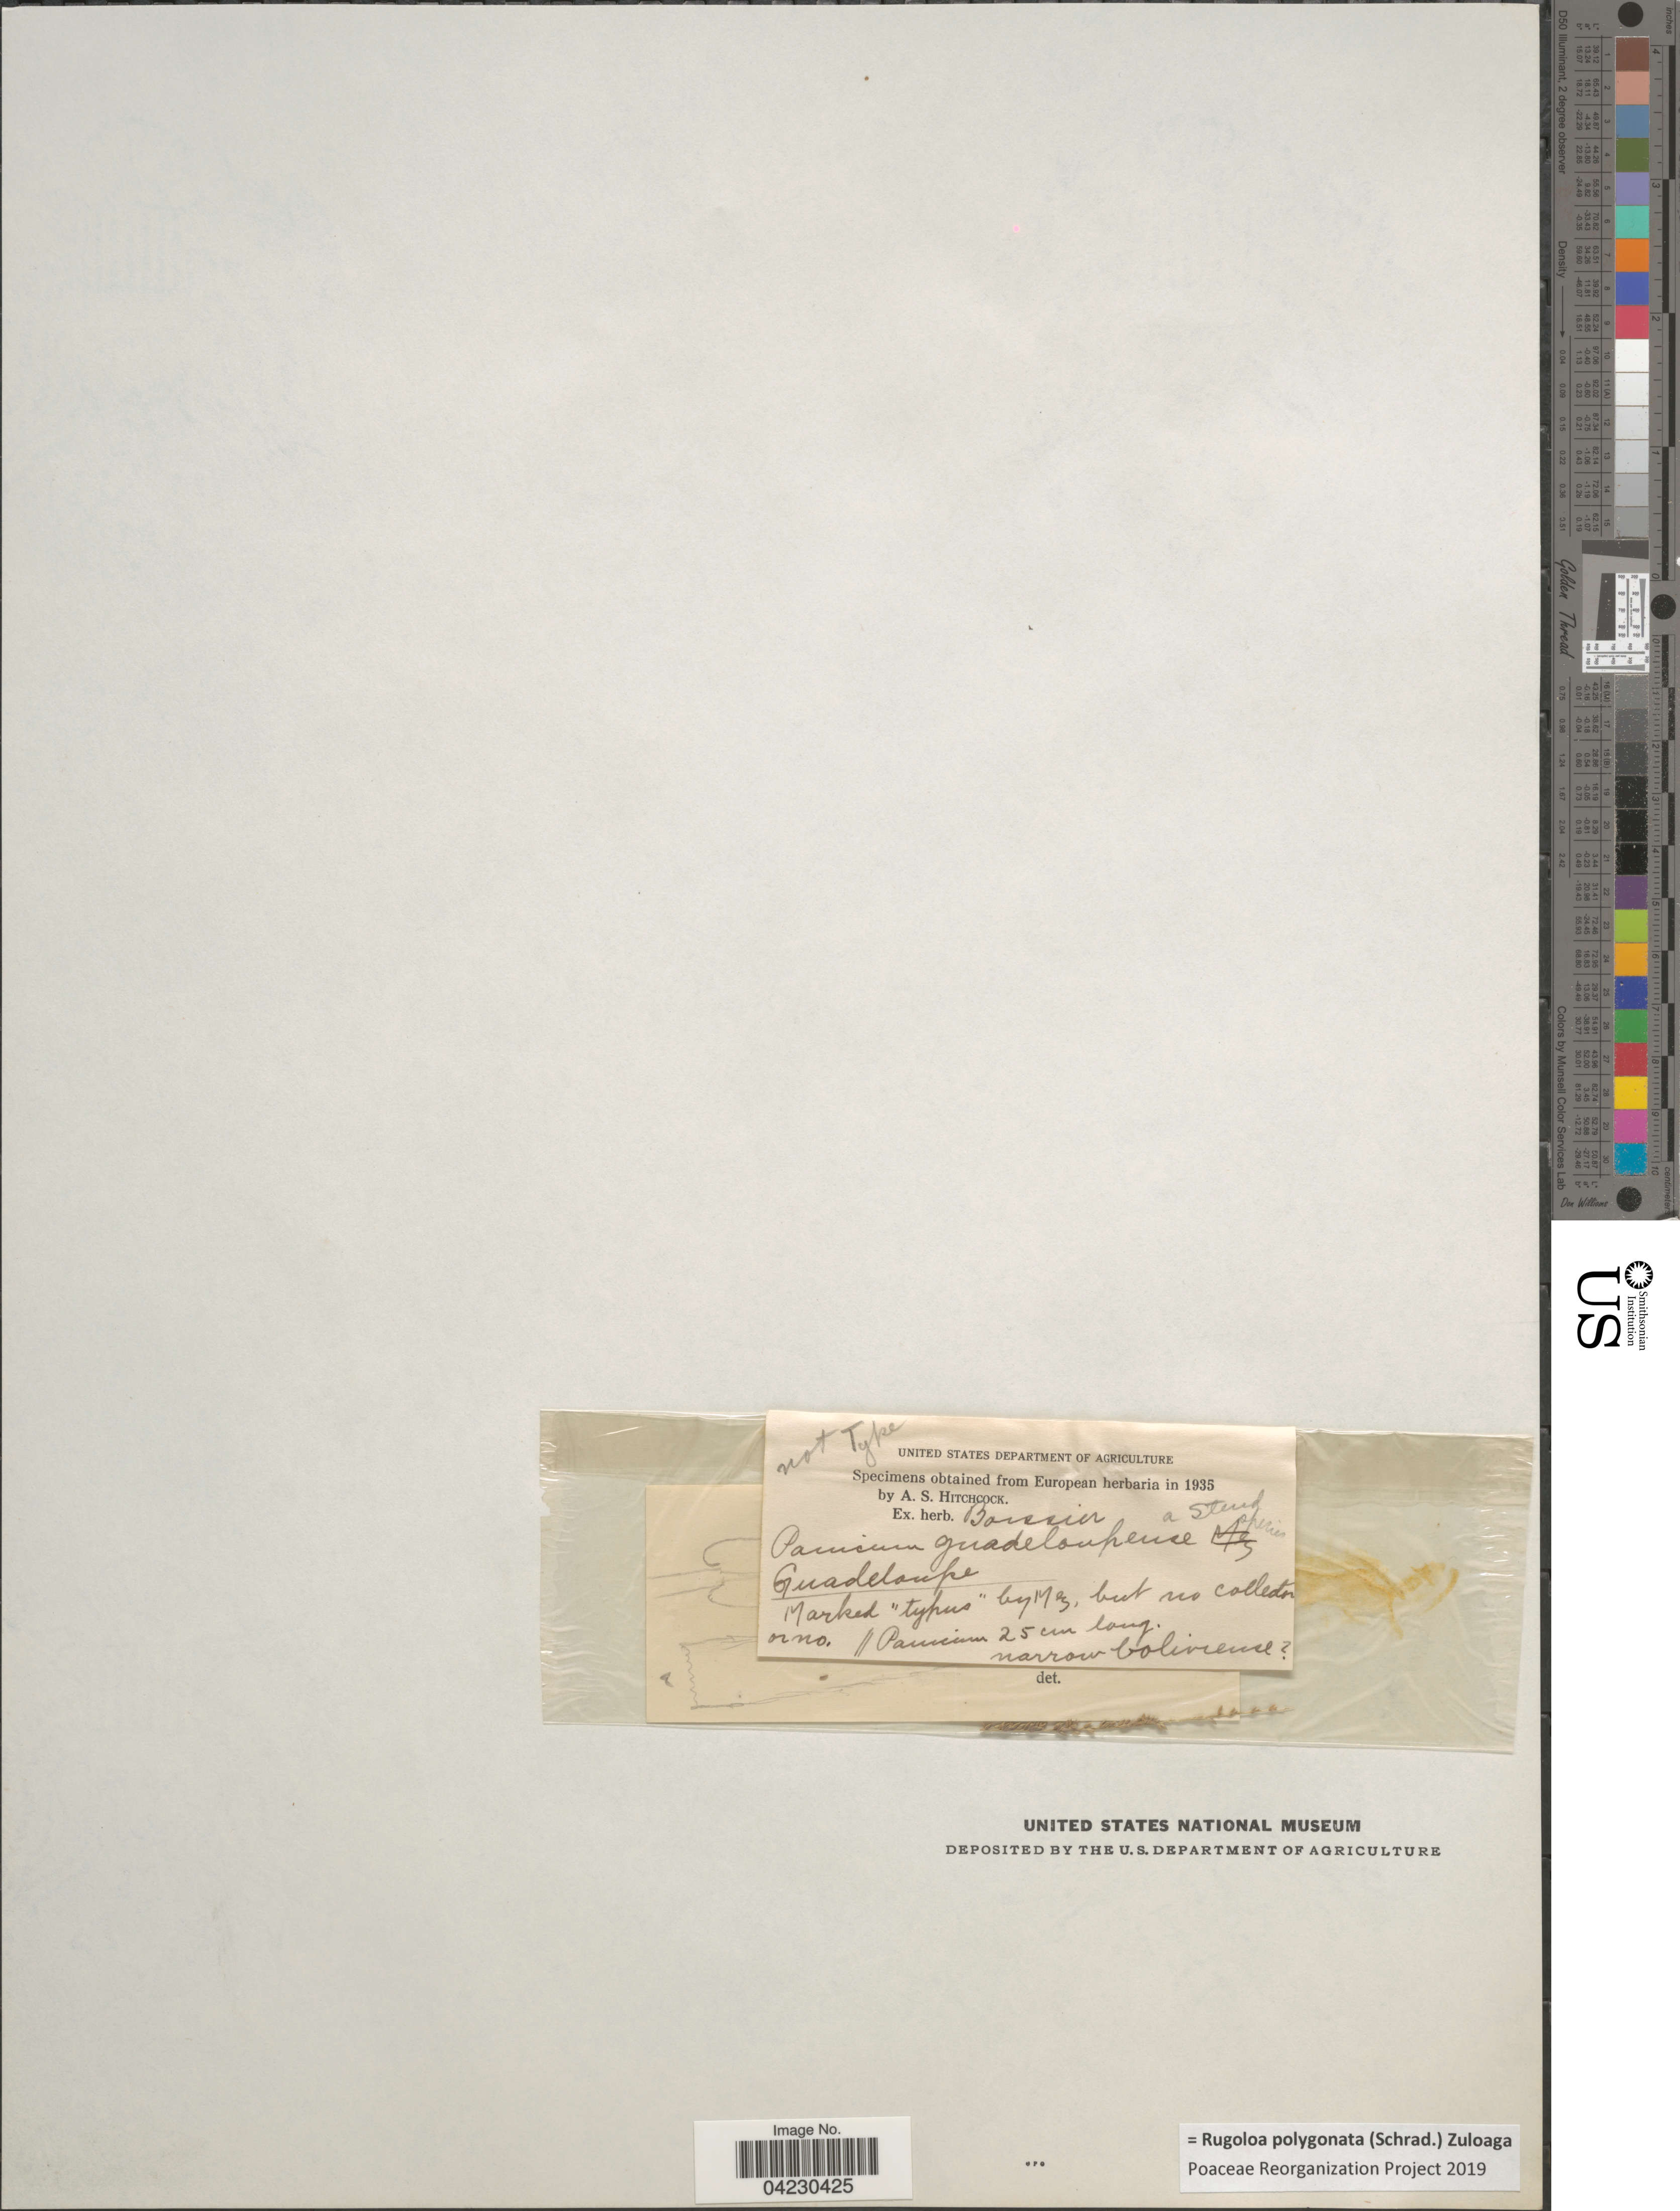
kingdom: Plantae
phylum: Tracheophyta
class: Liliopsida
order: Poales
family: Poaceae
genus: Rugoloa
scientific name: Rugoloa polygonata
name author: (Schrad.) Zuloaga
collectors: ex herb. E. Boissier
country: Guadeloupe